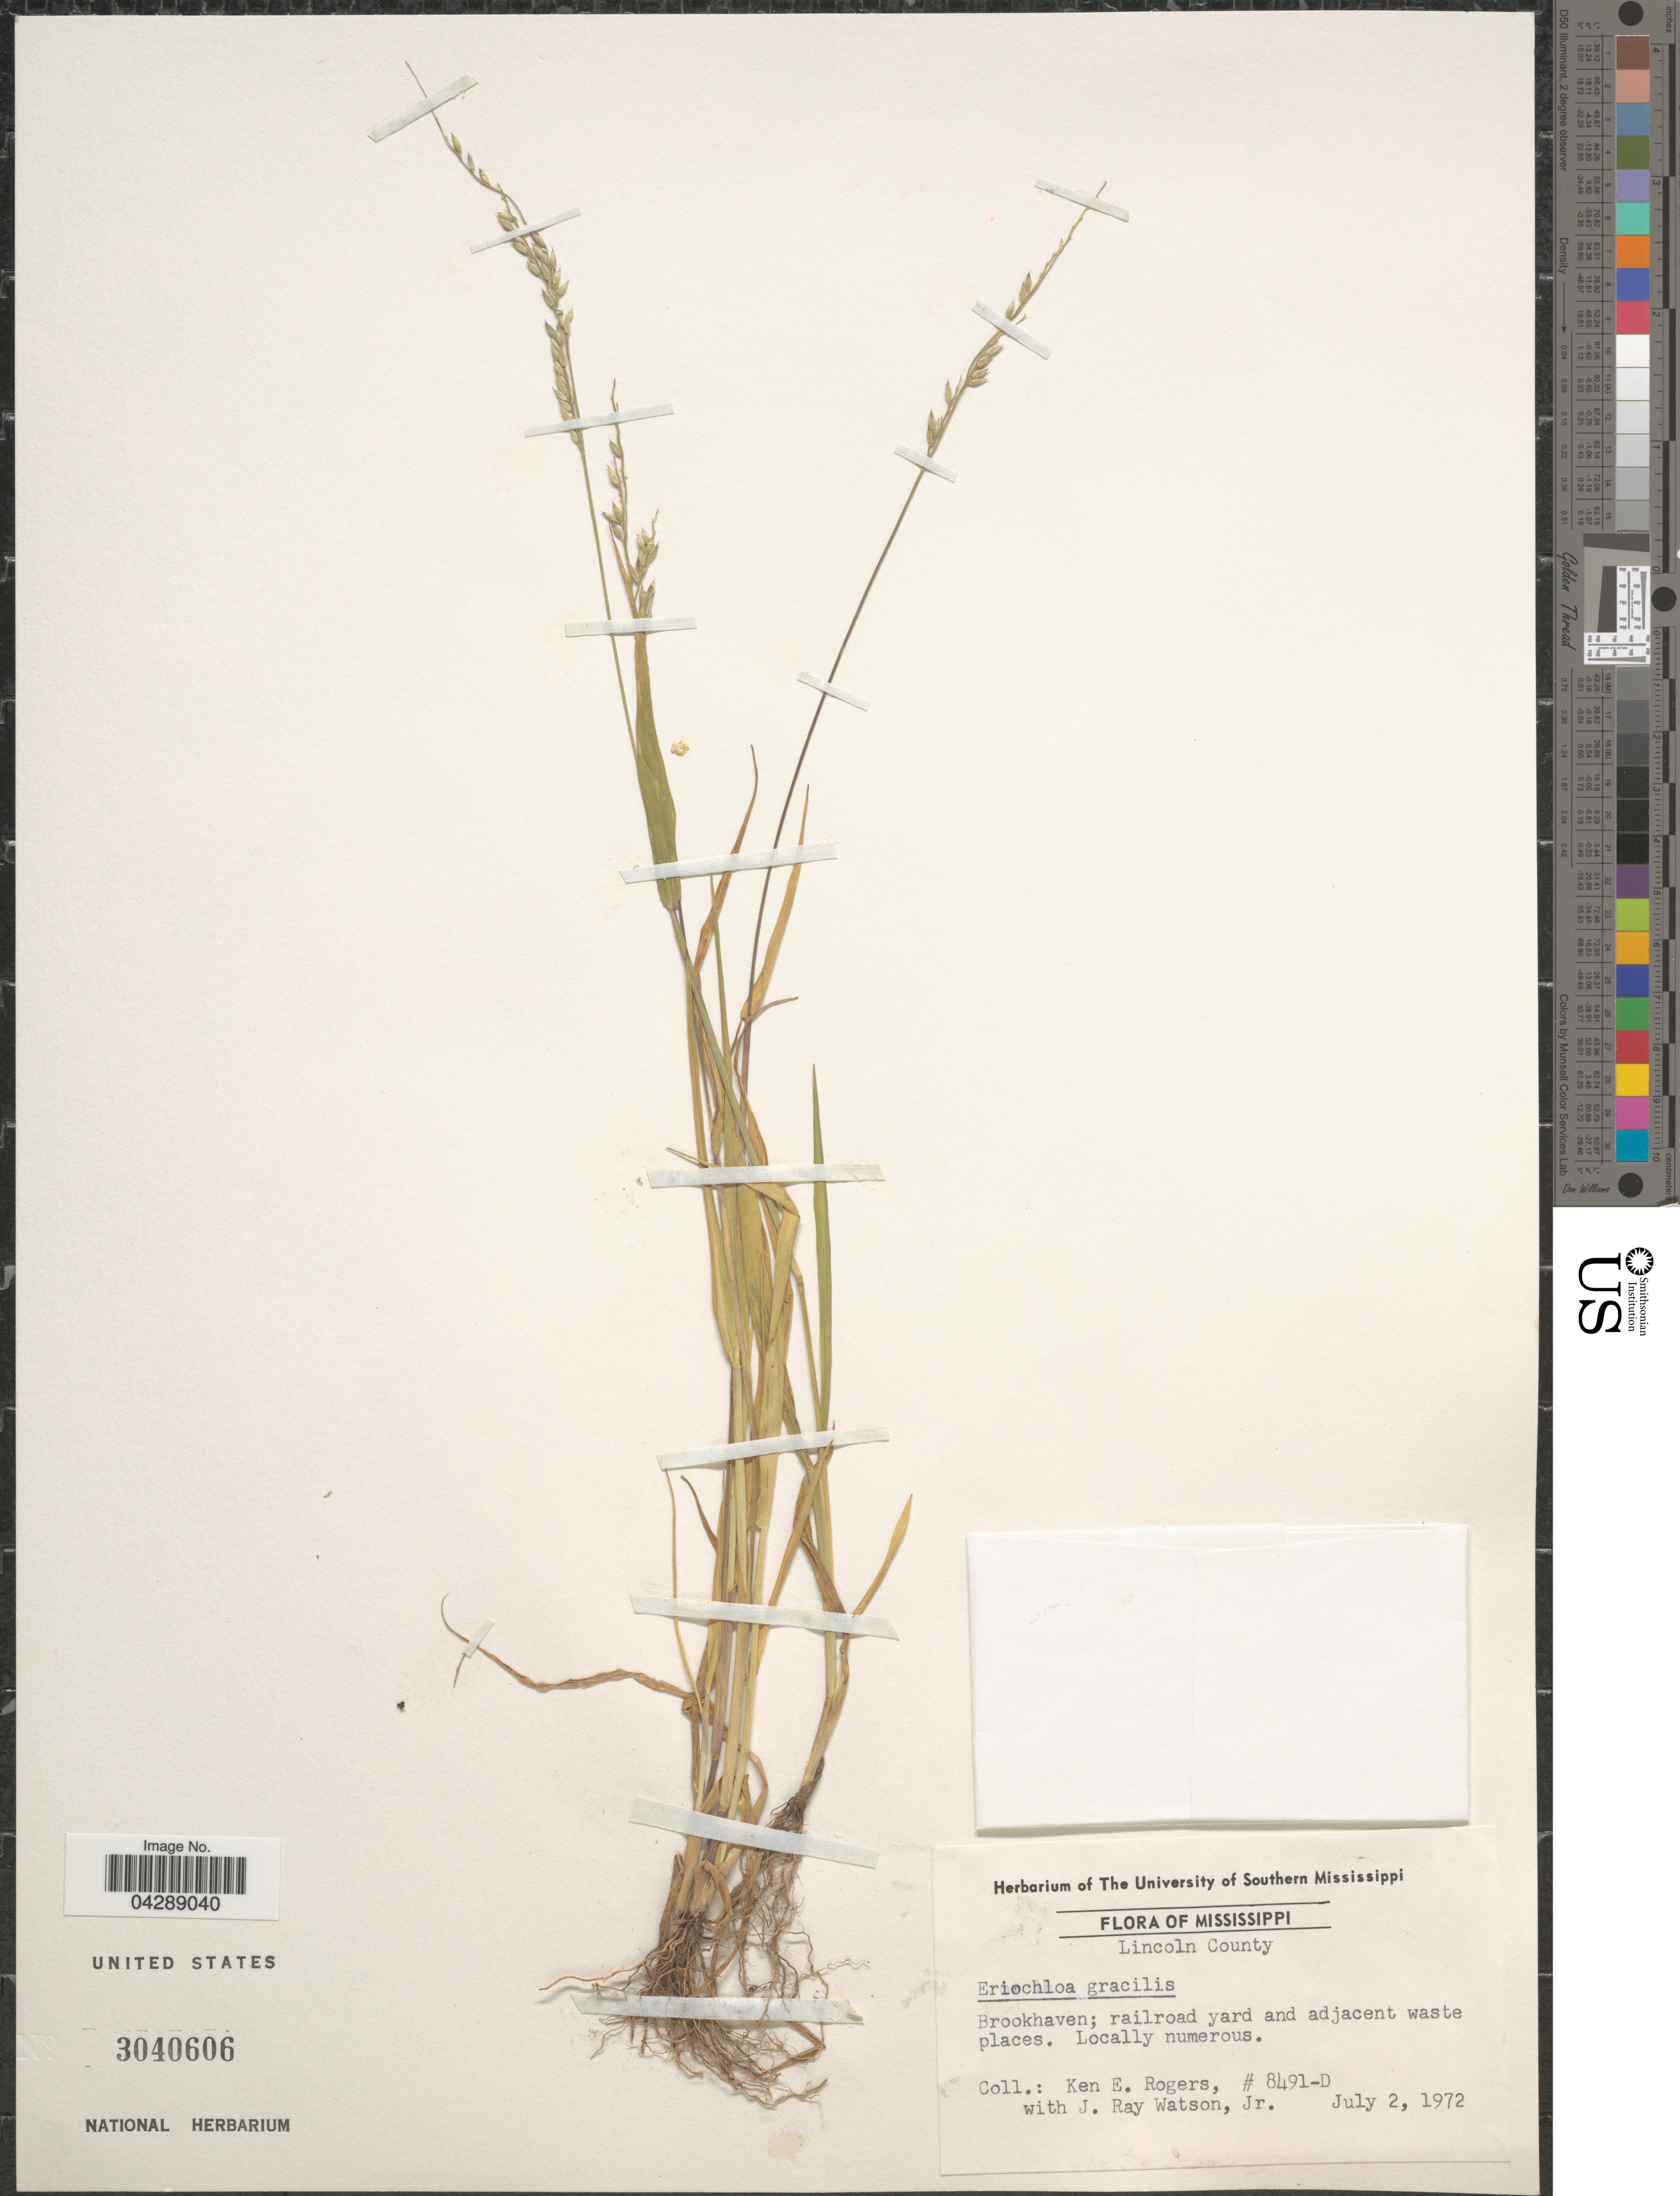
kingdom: Plantae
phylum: Tracheophyta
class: Liliopsida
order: Poales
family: Poaceae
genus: Eriochloa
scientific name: Eriochloa acuminata var. acuminata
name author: (J. Presl) Kunth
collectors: K. Rogers & J. R. Watson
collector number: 8491-D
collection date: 1972-07-02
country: United States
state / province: Mississippi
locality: Lincoln County. Brookhaven; railroad yard and adjacent waste places.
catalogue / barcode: US 3040606